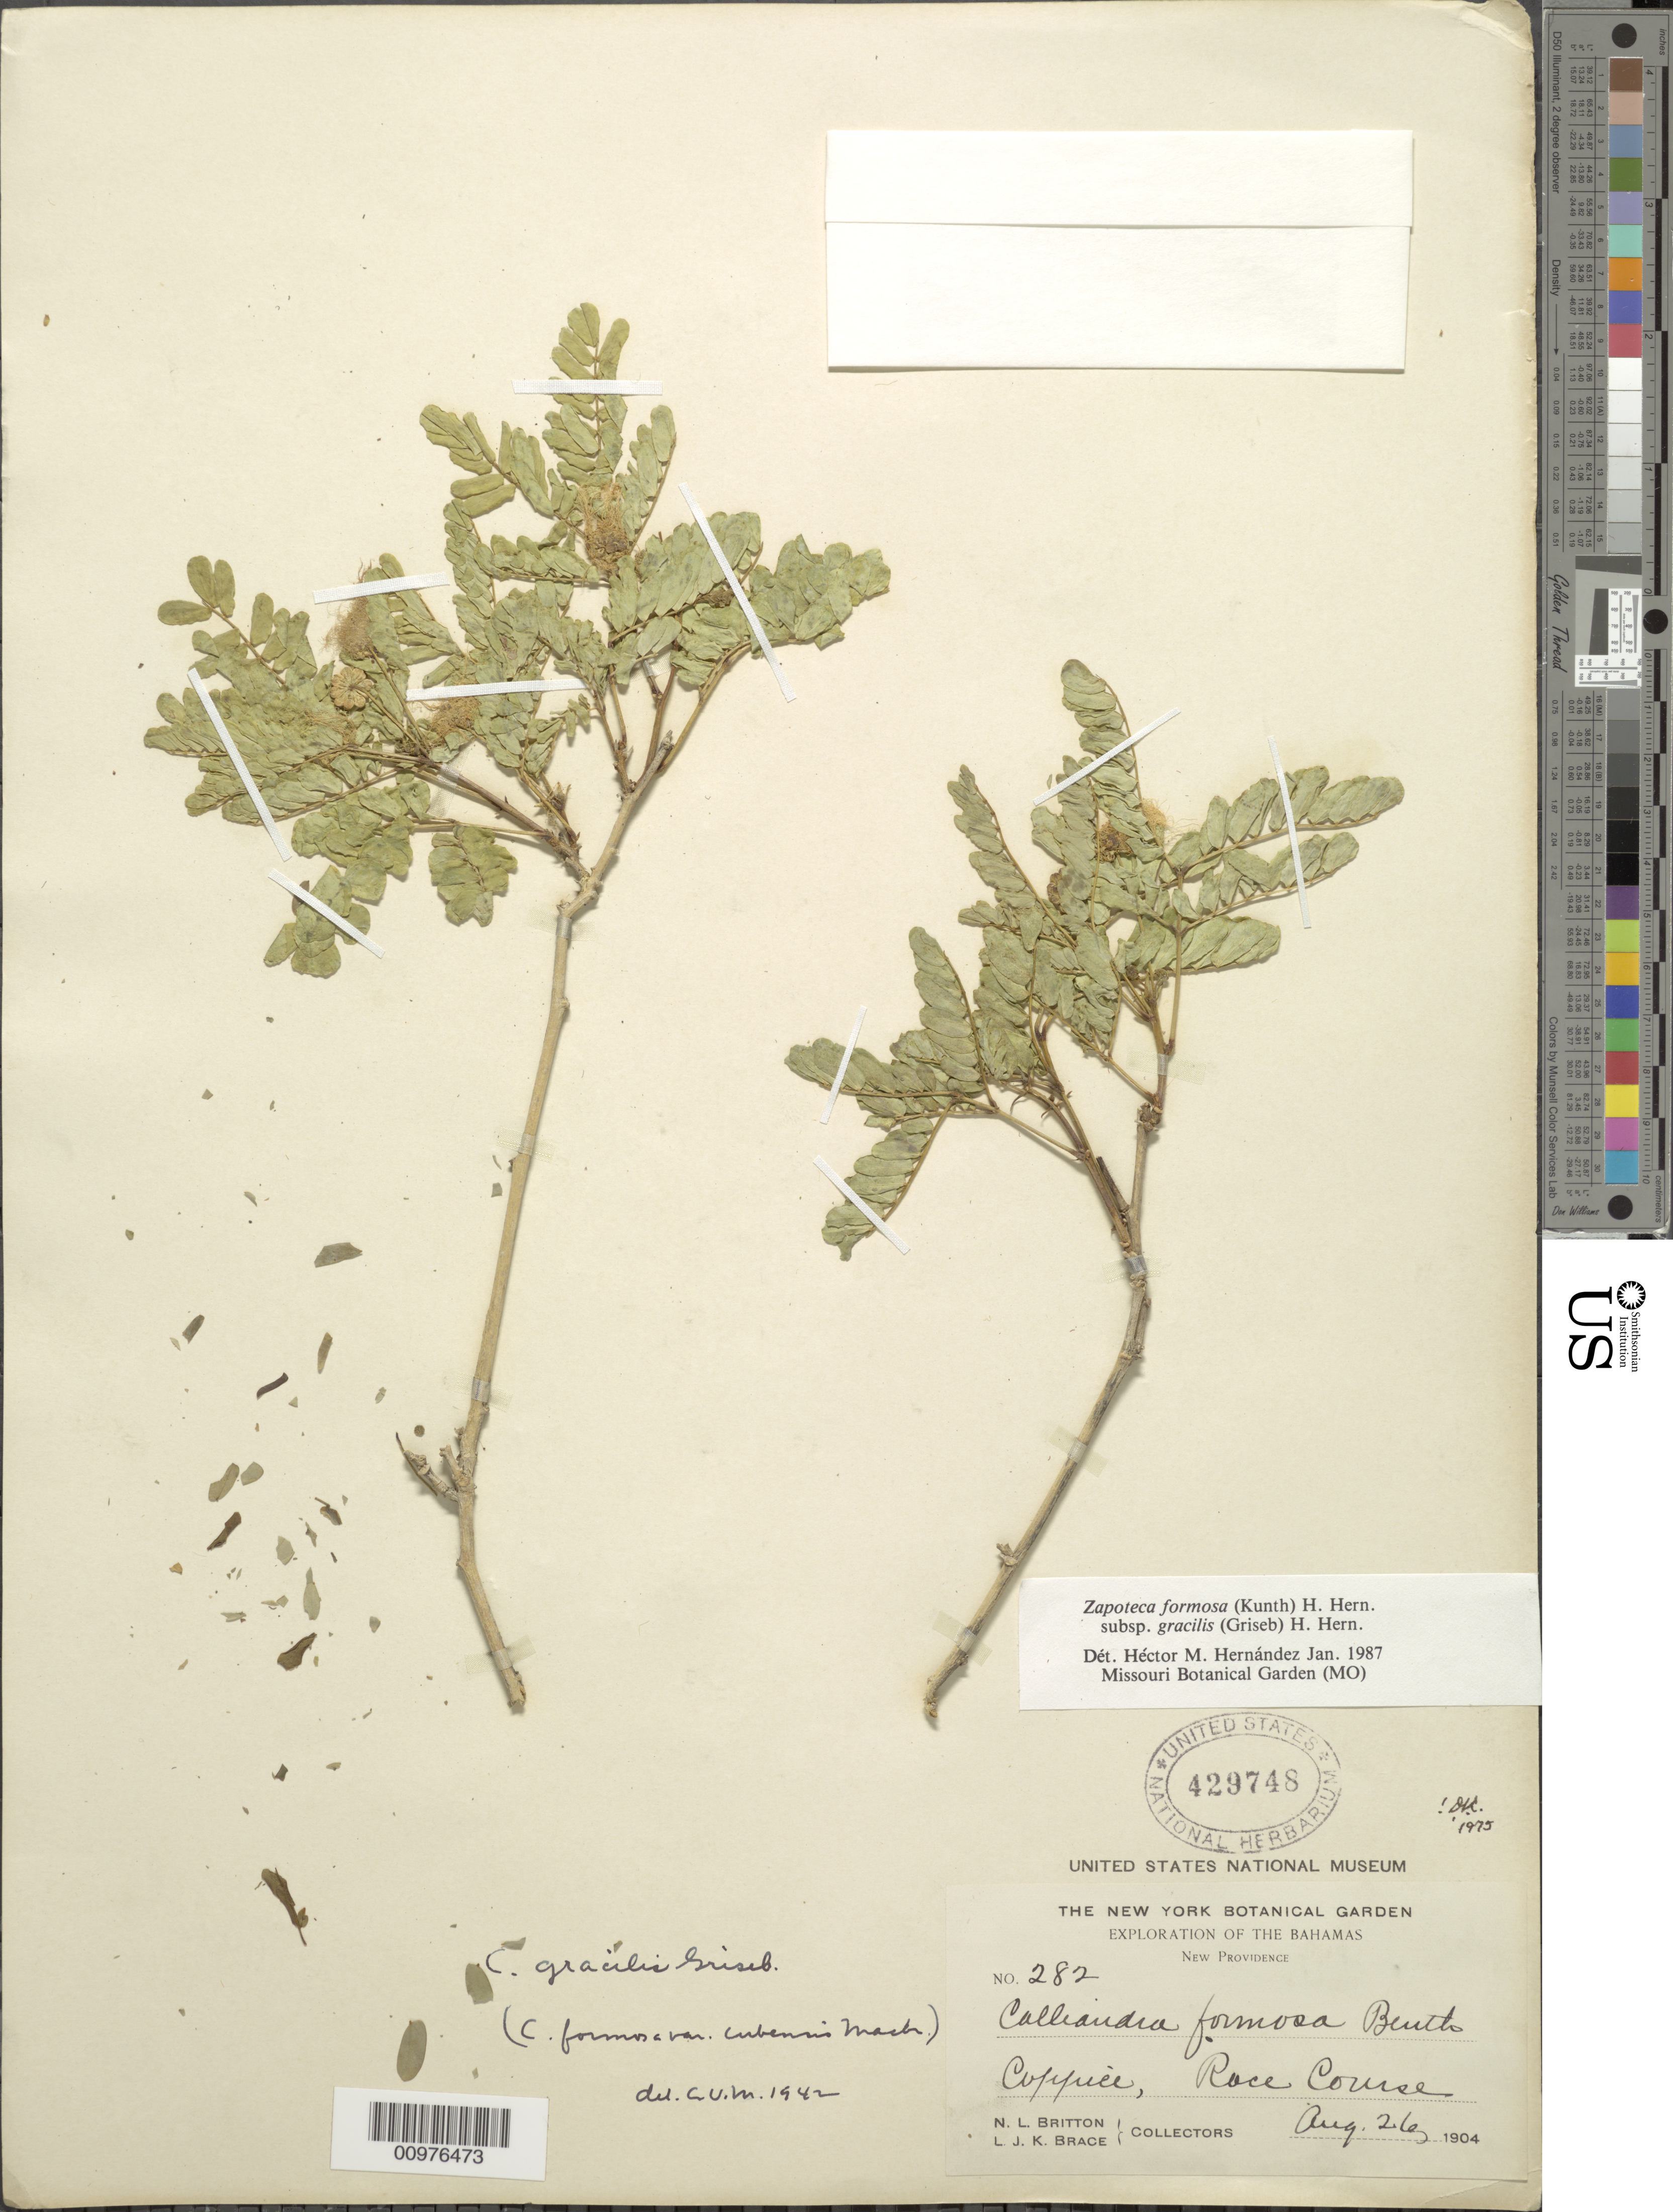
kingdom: Plantae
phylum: Tracheophyta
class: Magnoliopsida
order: Fabales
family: Fabaceae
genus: Zapoteca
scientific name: Zapoteca formosa subsp. gracilis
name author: (Griseb.) H.M. Hern.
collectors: N. Britton & L. J. K. Brace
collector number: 282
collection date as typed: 26 Aug 1904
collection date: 1904-08-26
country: Bahamas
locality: Cuppice, Roce Course, New Providence.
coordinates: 0 N, 0 E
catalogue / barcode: US 429748